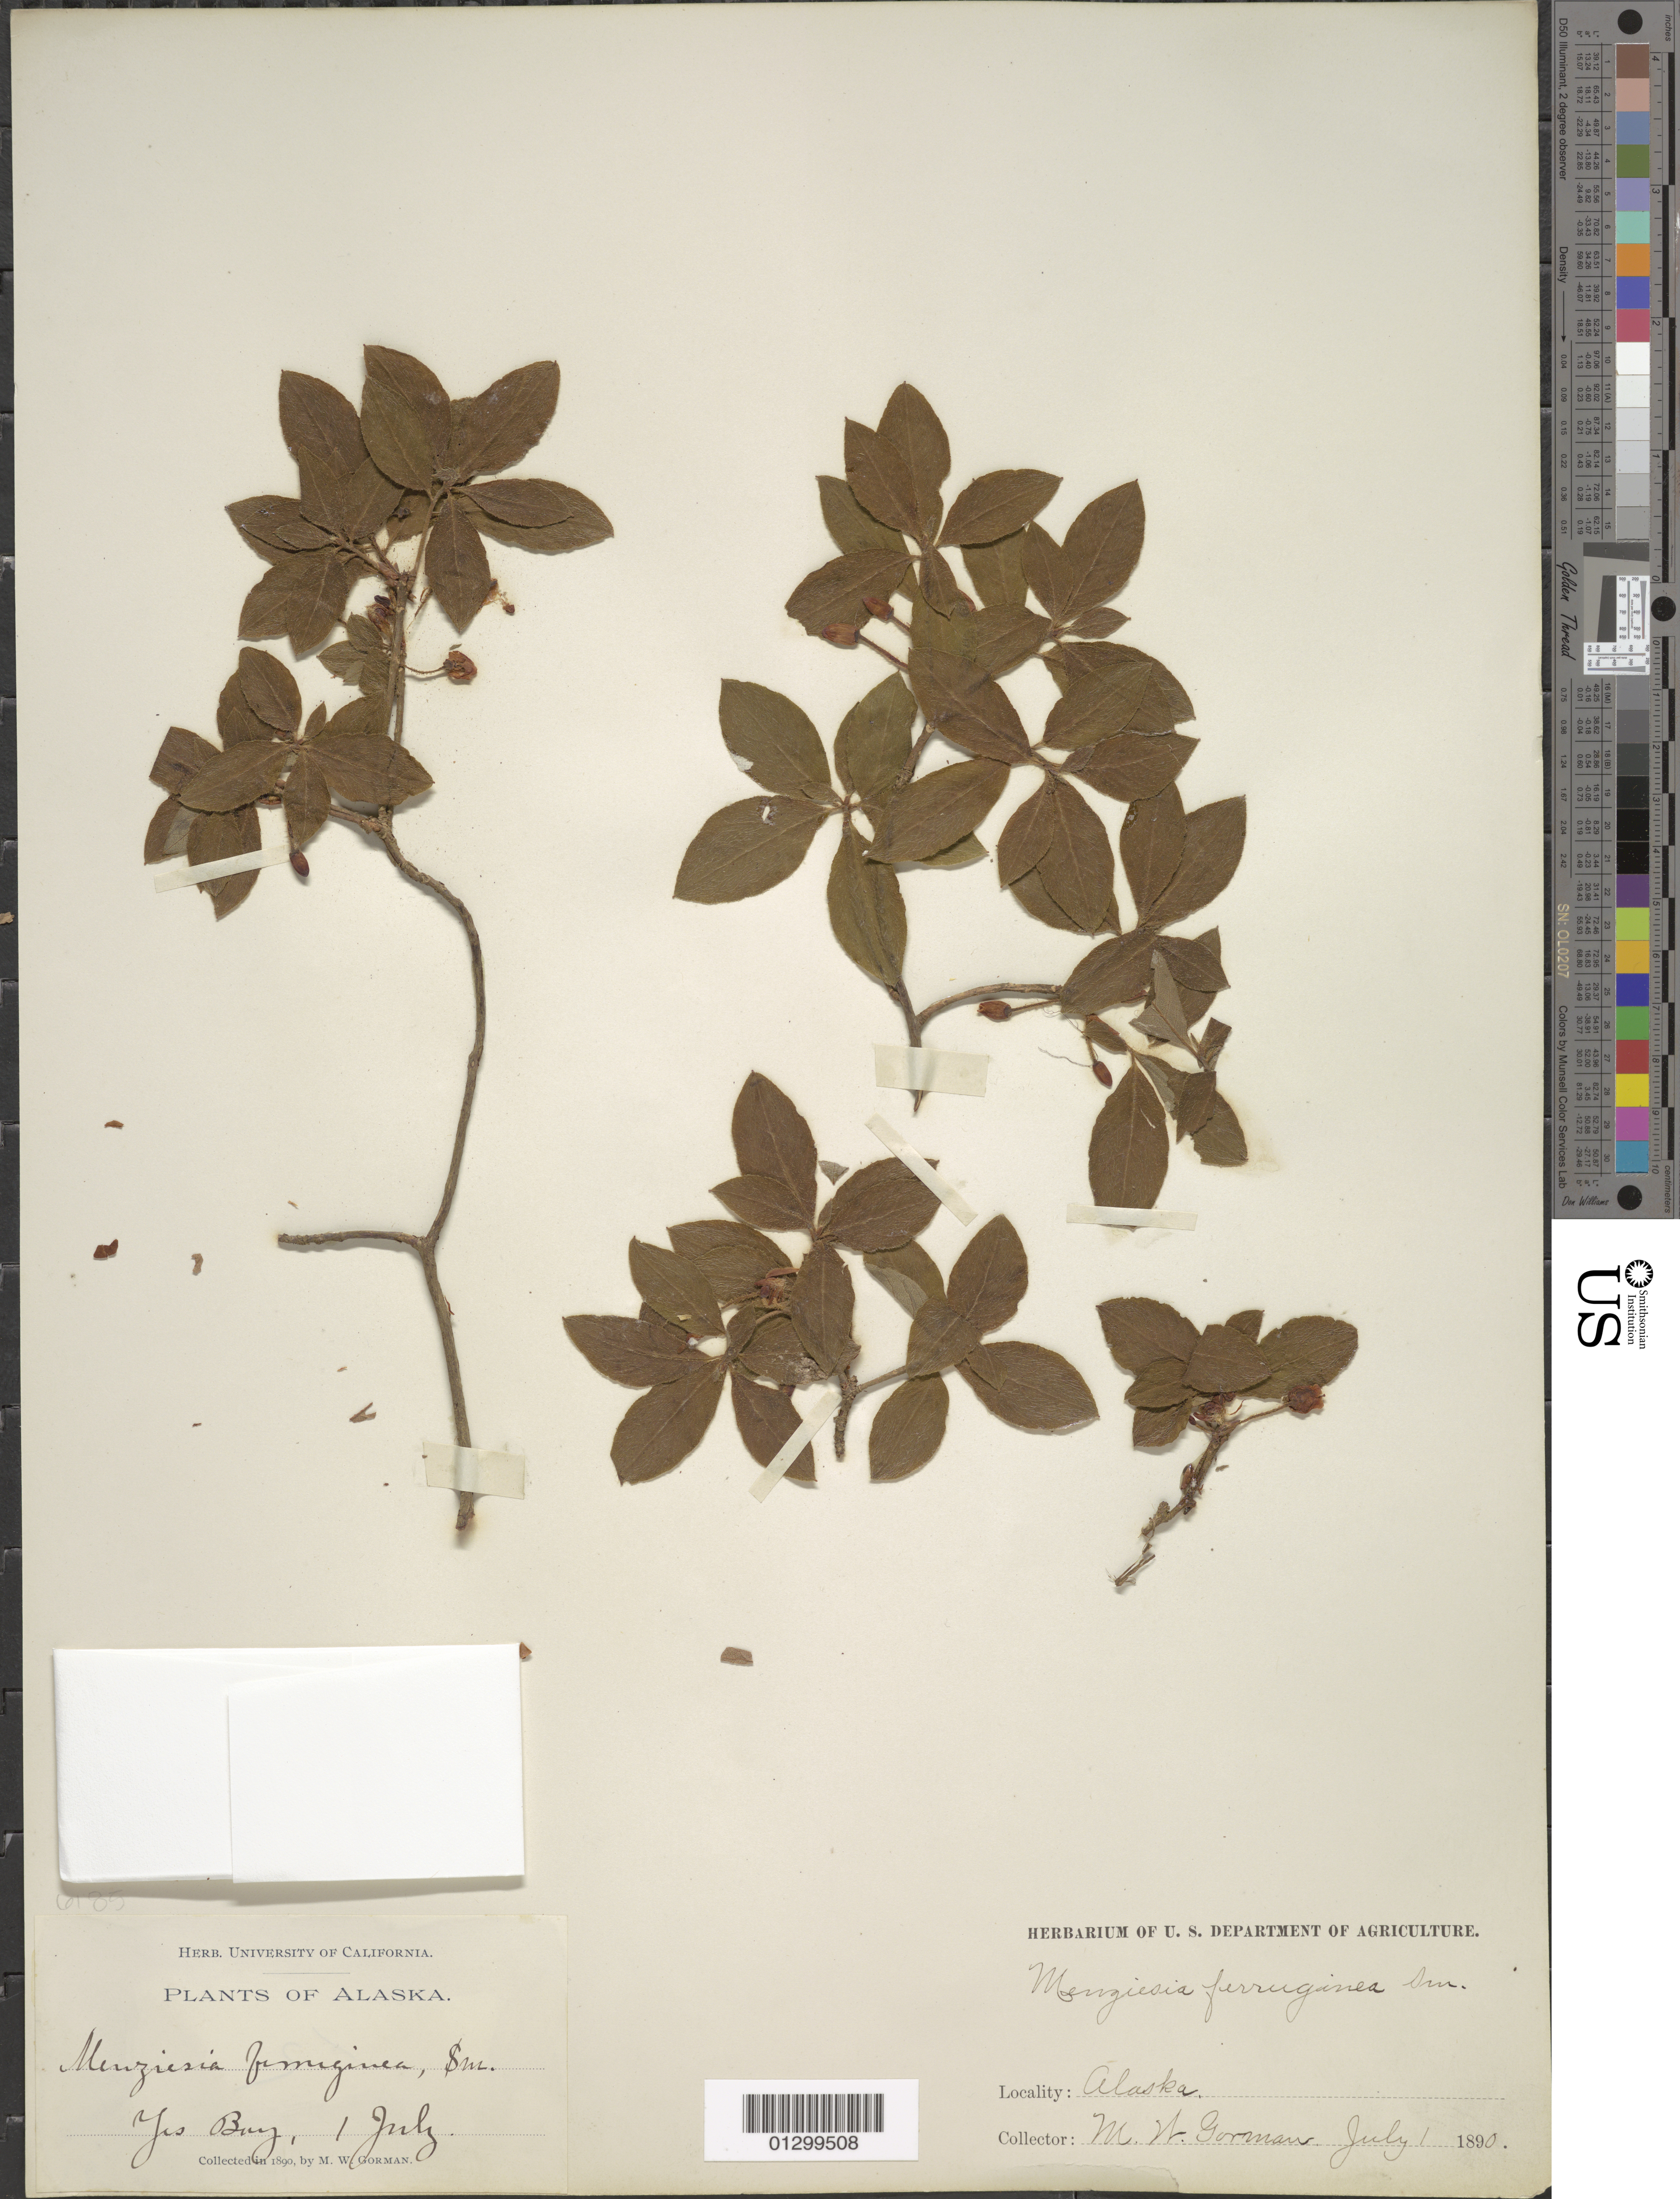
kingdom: Plantae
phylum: Tracheophyta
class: Magnoliopsida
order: Ericales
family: Ericaceae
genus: Menziesia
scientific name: Menziesia ferruginea var. ferruginea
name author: Sm.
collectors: M. W. Gorman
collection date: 1890-07-01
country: United States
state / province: Alaska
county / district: Ketchikan Gateway Borough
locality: Yes Bay